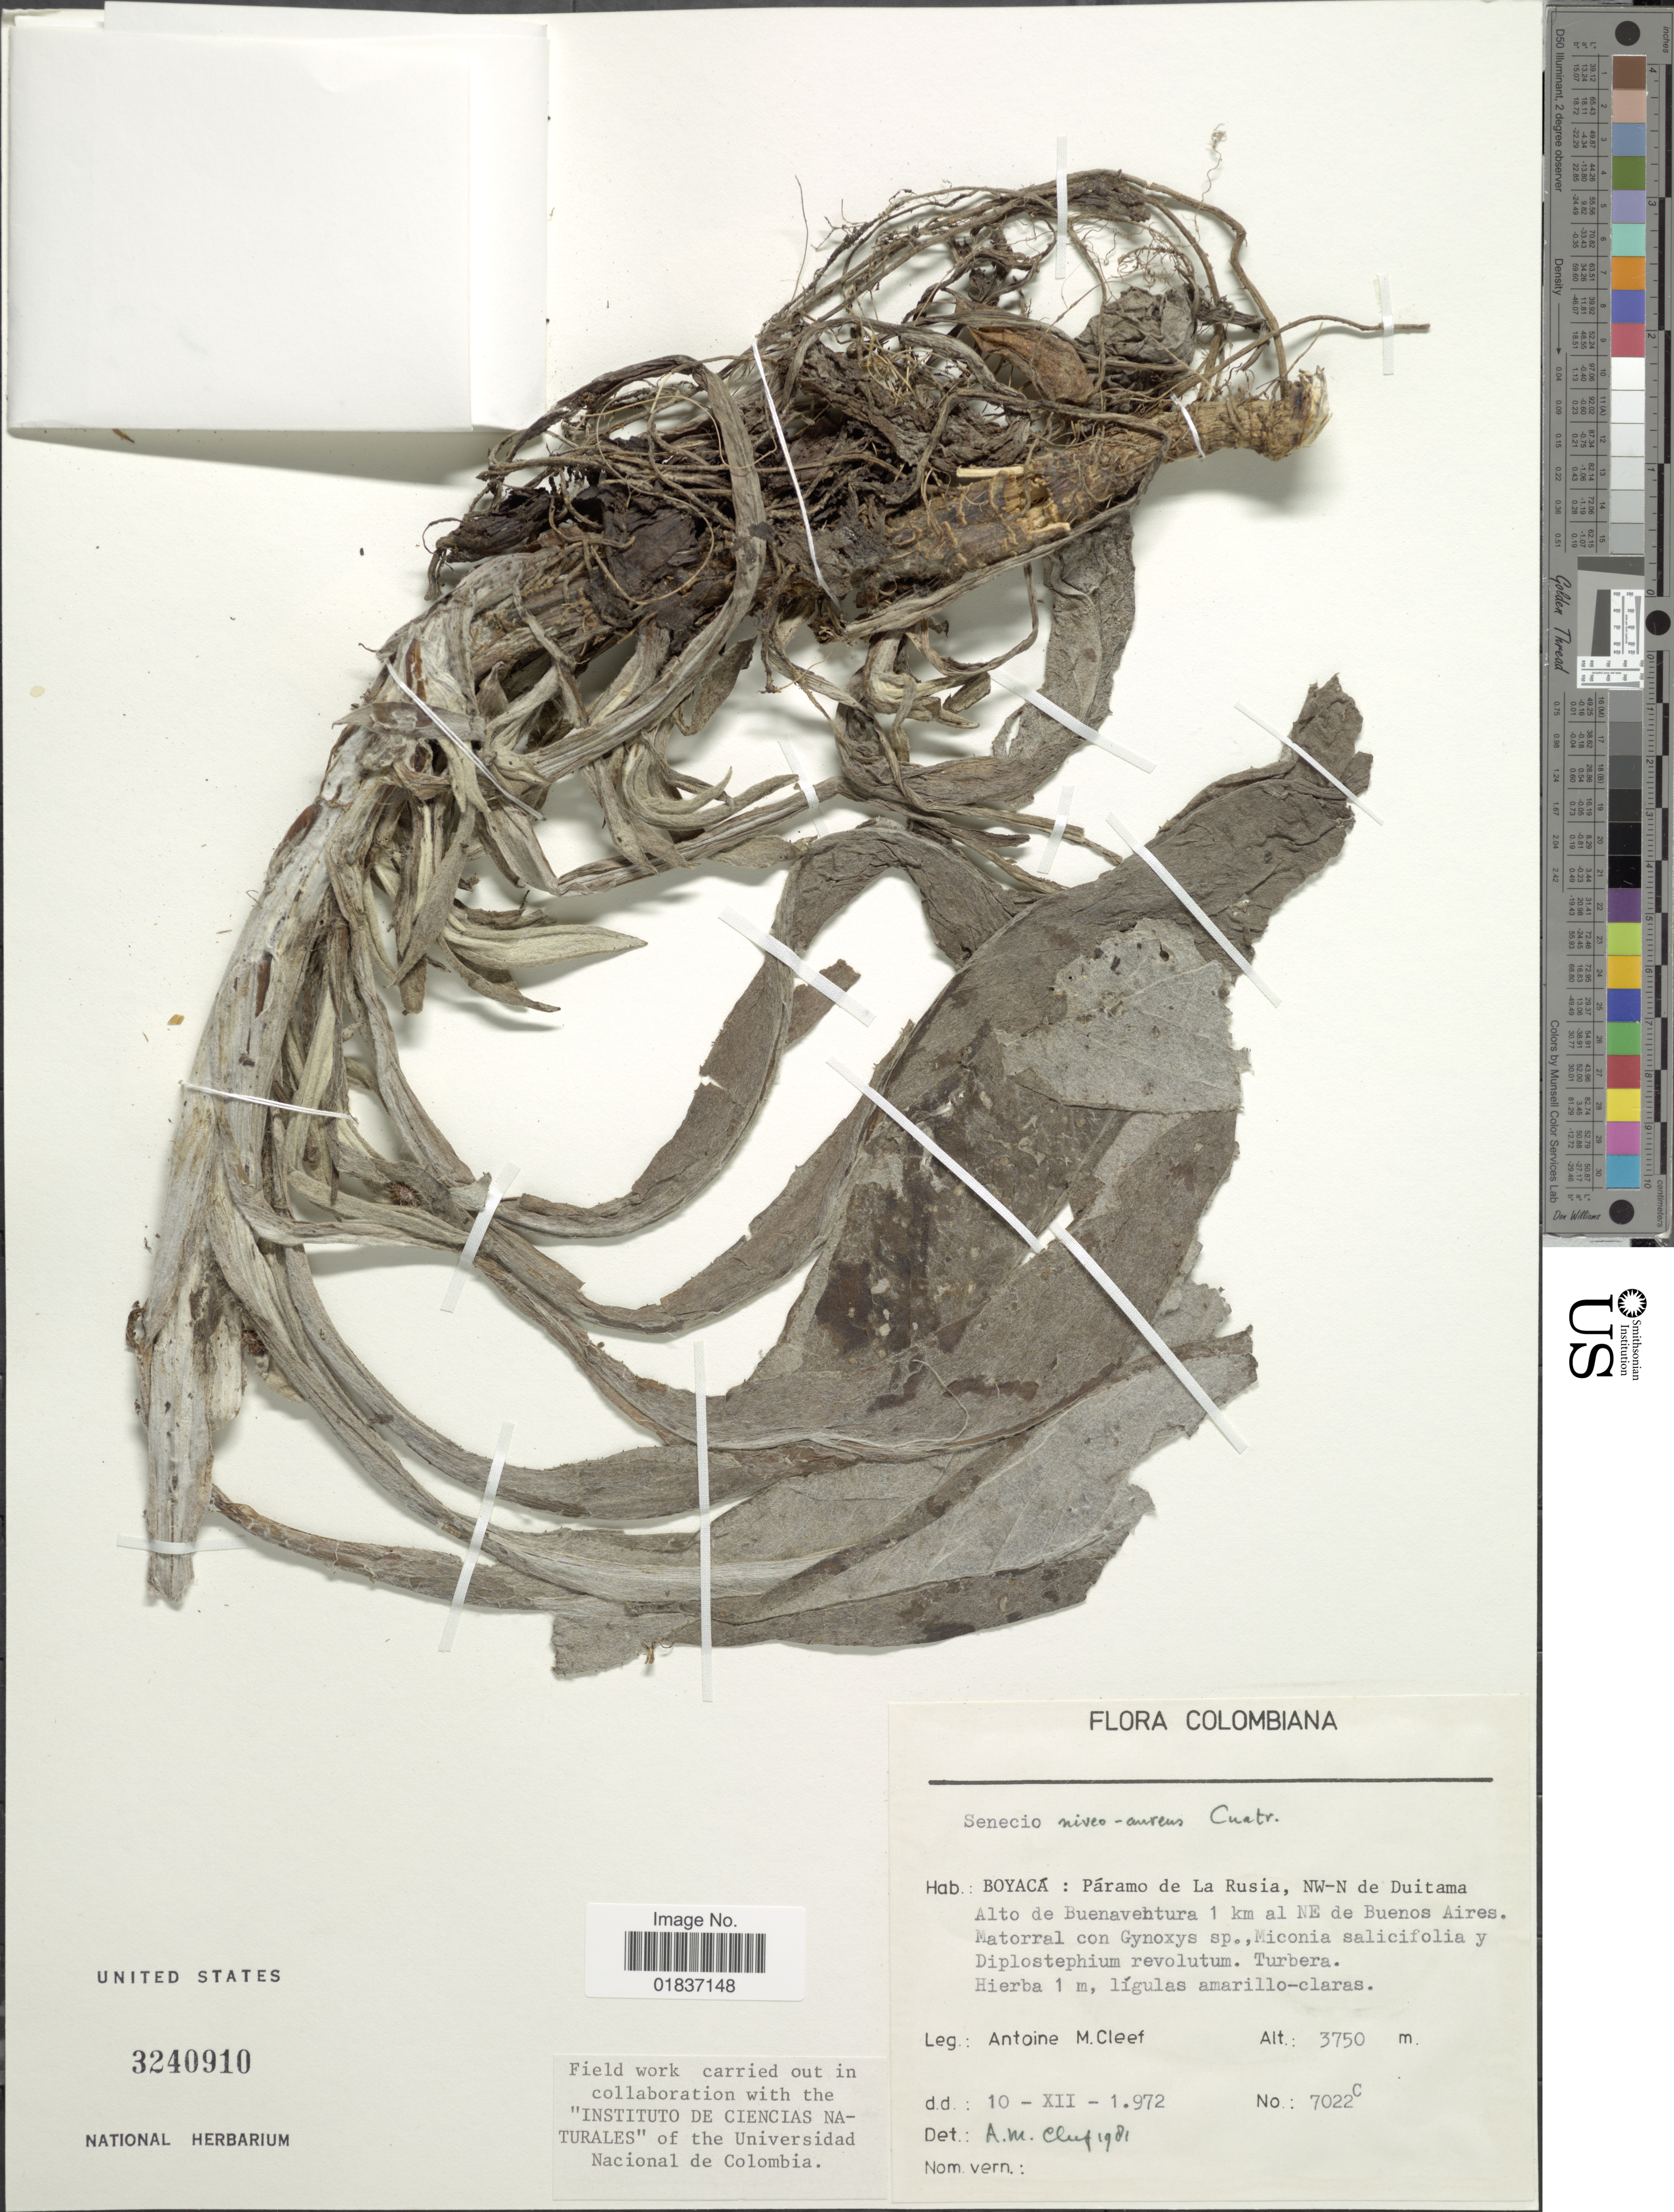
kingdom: Plantae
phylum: Tracheophyta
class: Magnoliopsida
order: Asterales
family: Asteraceae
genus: Senecio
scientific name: Senecio niveo-aureus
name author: Cuatrec.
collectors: A. M. Cleef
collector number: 7022C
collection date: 1972-12-10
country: Colombia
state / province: Boyacá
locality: Boyacá: Paramo de La Rusia, NW-N de Duitama. Alto de Buenaventura 1 km al NE de Buenos Aires.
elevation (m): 3750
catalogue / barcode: US 3240910